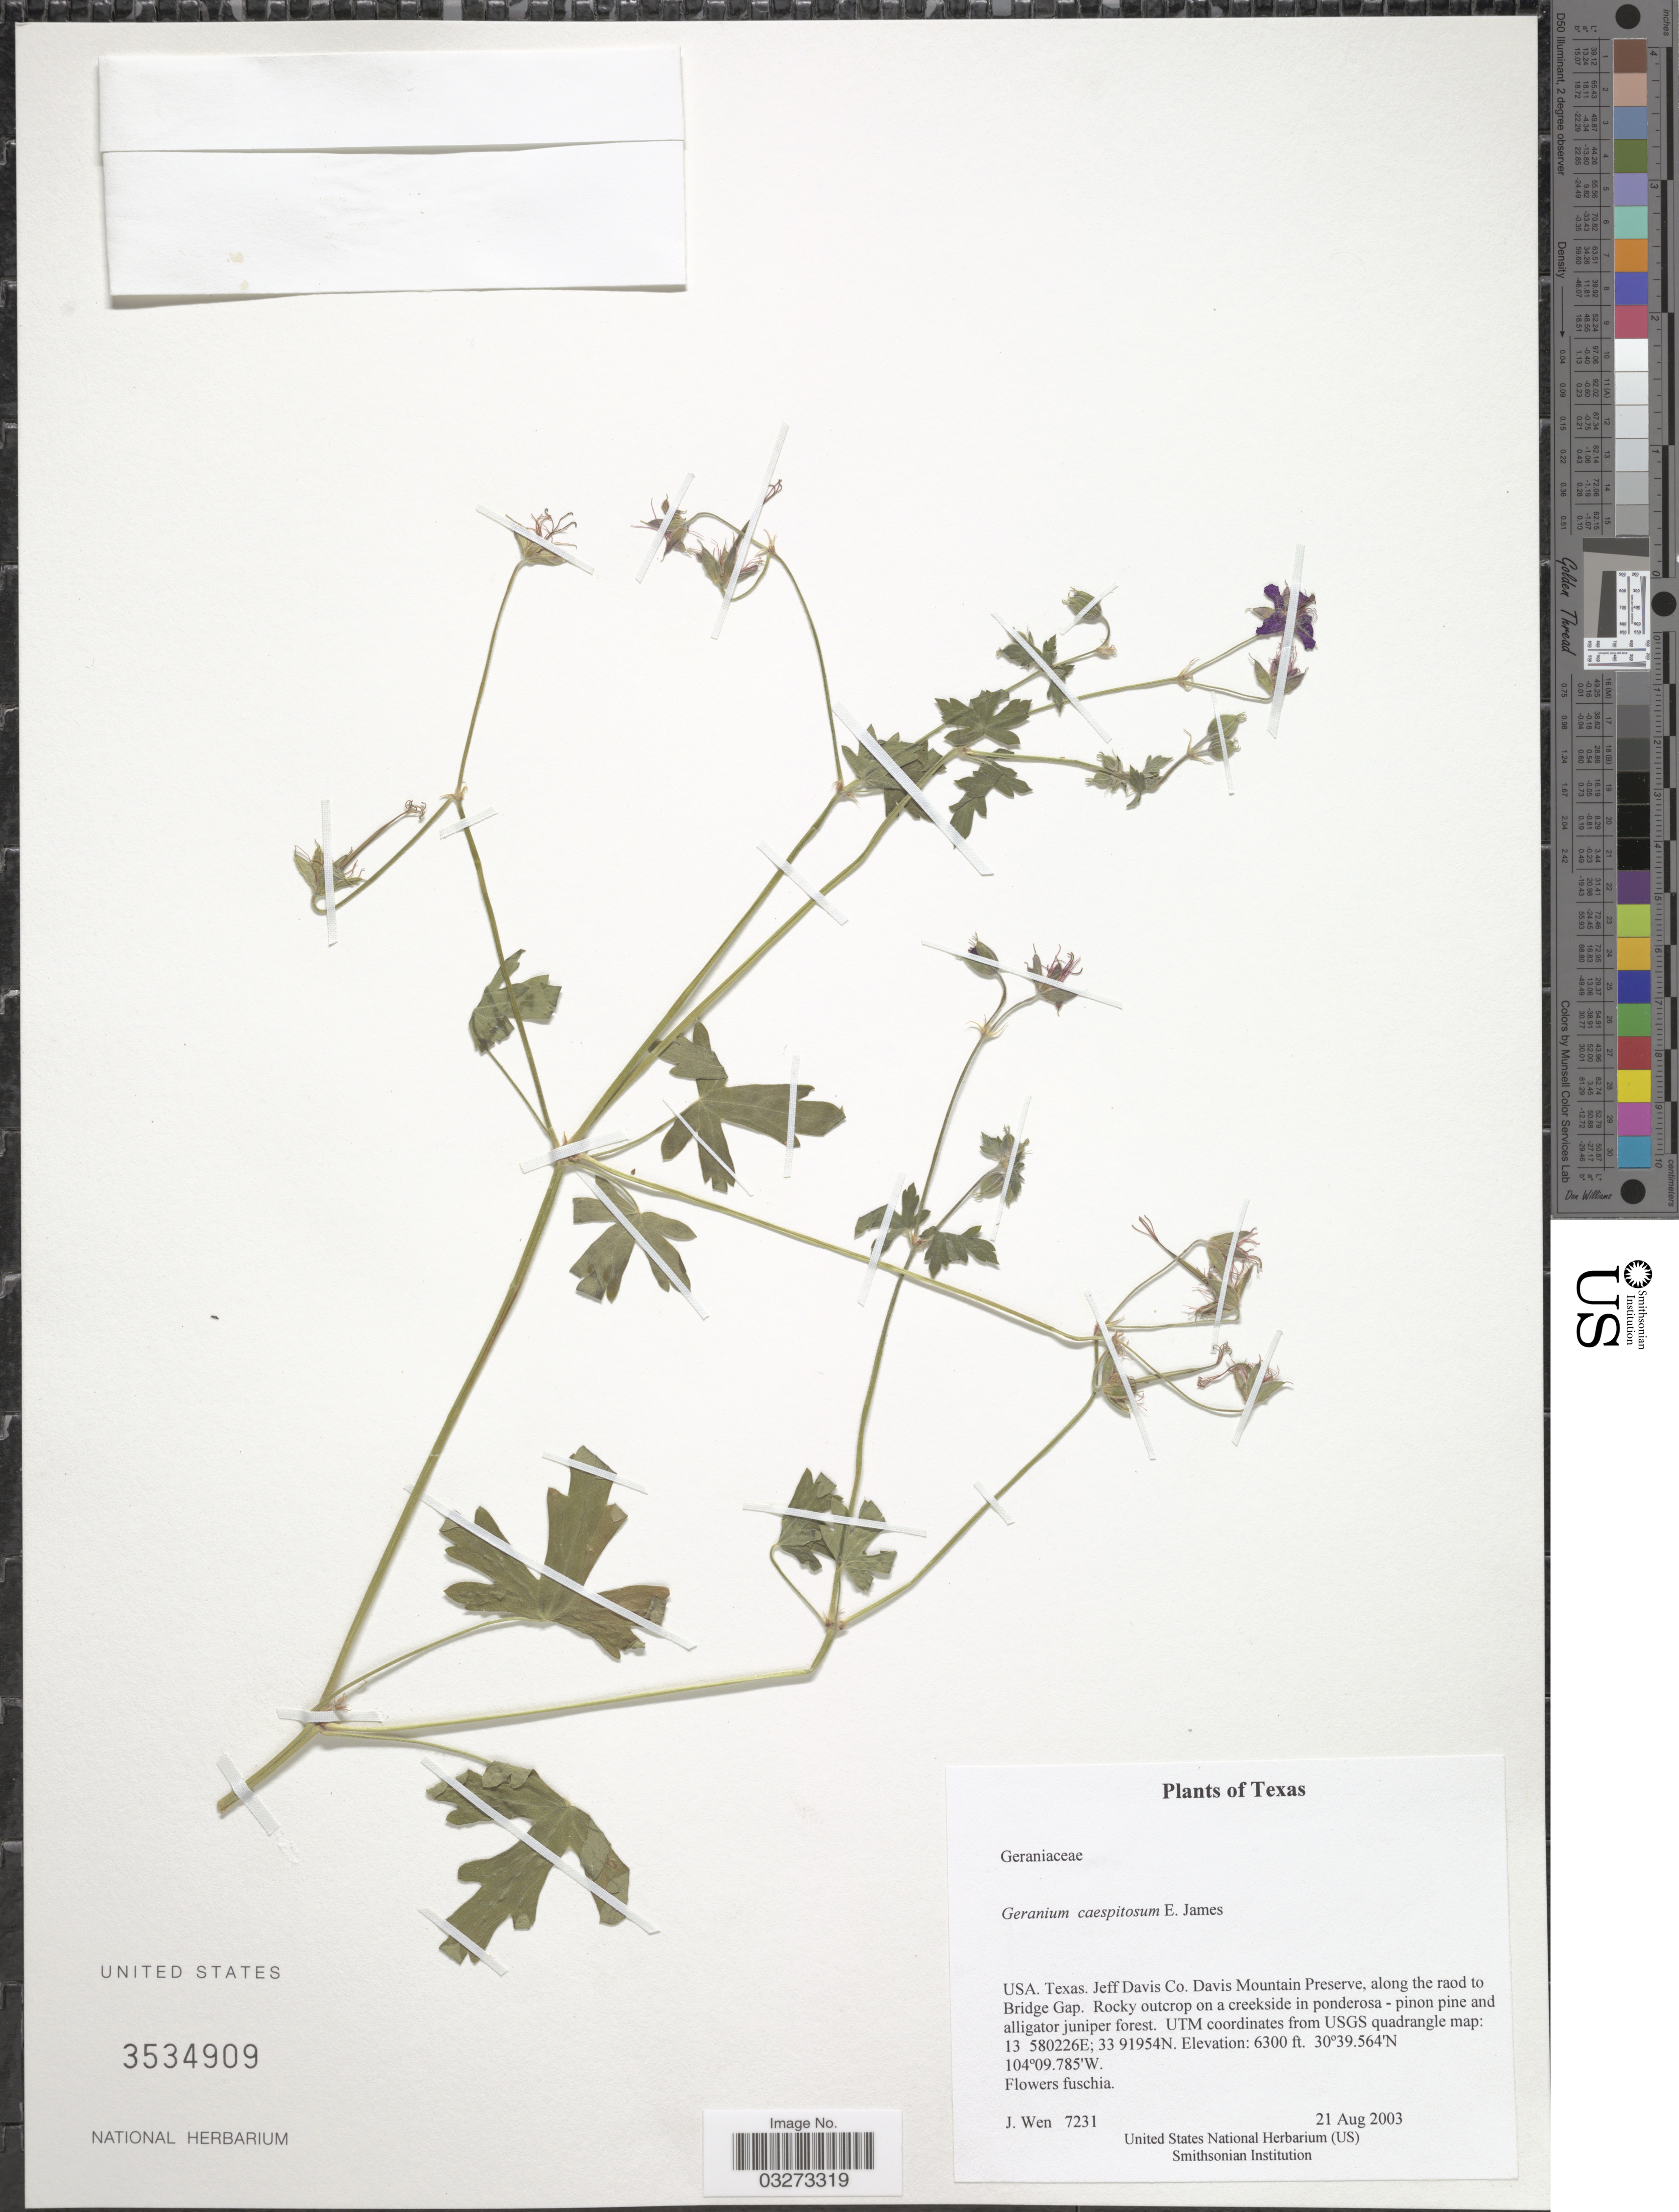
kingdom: Plantae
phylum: Tracheophyta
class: Magnoliopsida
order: Geraniales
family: Geraniaceae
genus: Geranium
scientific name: Geranium caespitosum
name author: E. James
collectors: J. Wen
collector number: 7231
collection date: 2003-08-21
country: United States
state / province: Texas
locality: Jeff Davis Co. Davis Mountain Preserve, along the road to Bridge Gap. Rocky outcrop on a creekside in ponderosa - pinon pine and alligator juniper forest. UTM coordinates from USGS quadrangle map: 13 580226E; 33 91954N.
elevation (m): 1920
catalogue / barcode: US 3534909